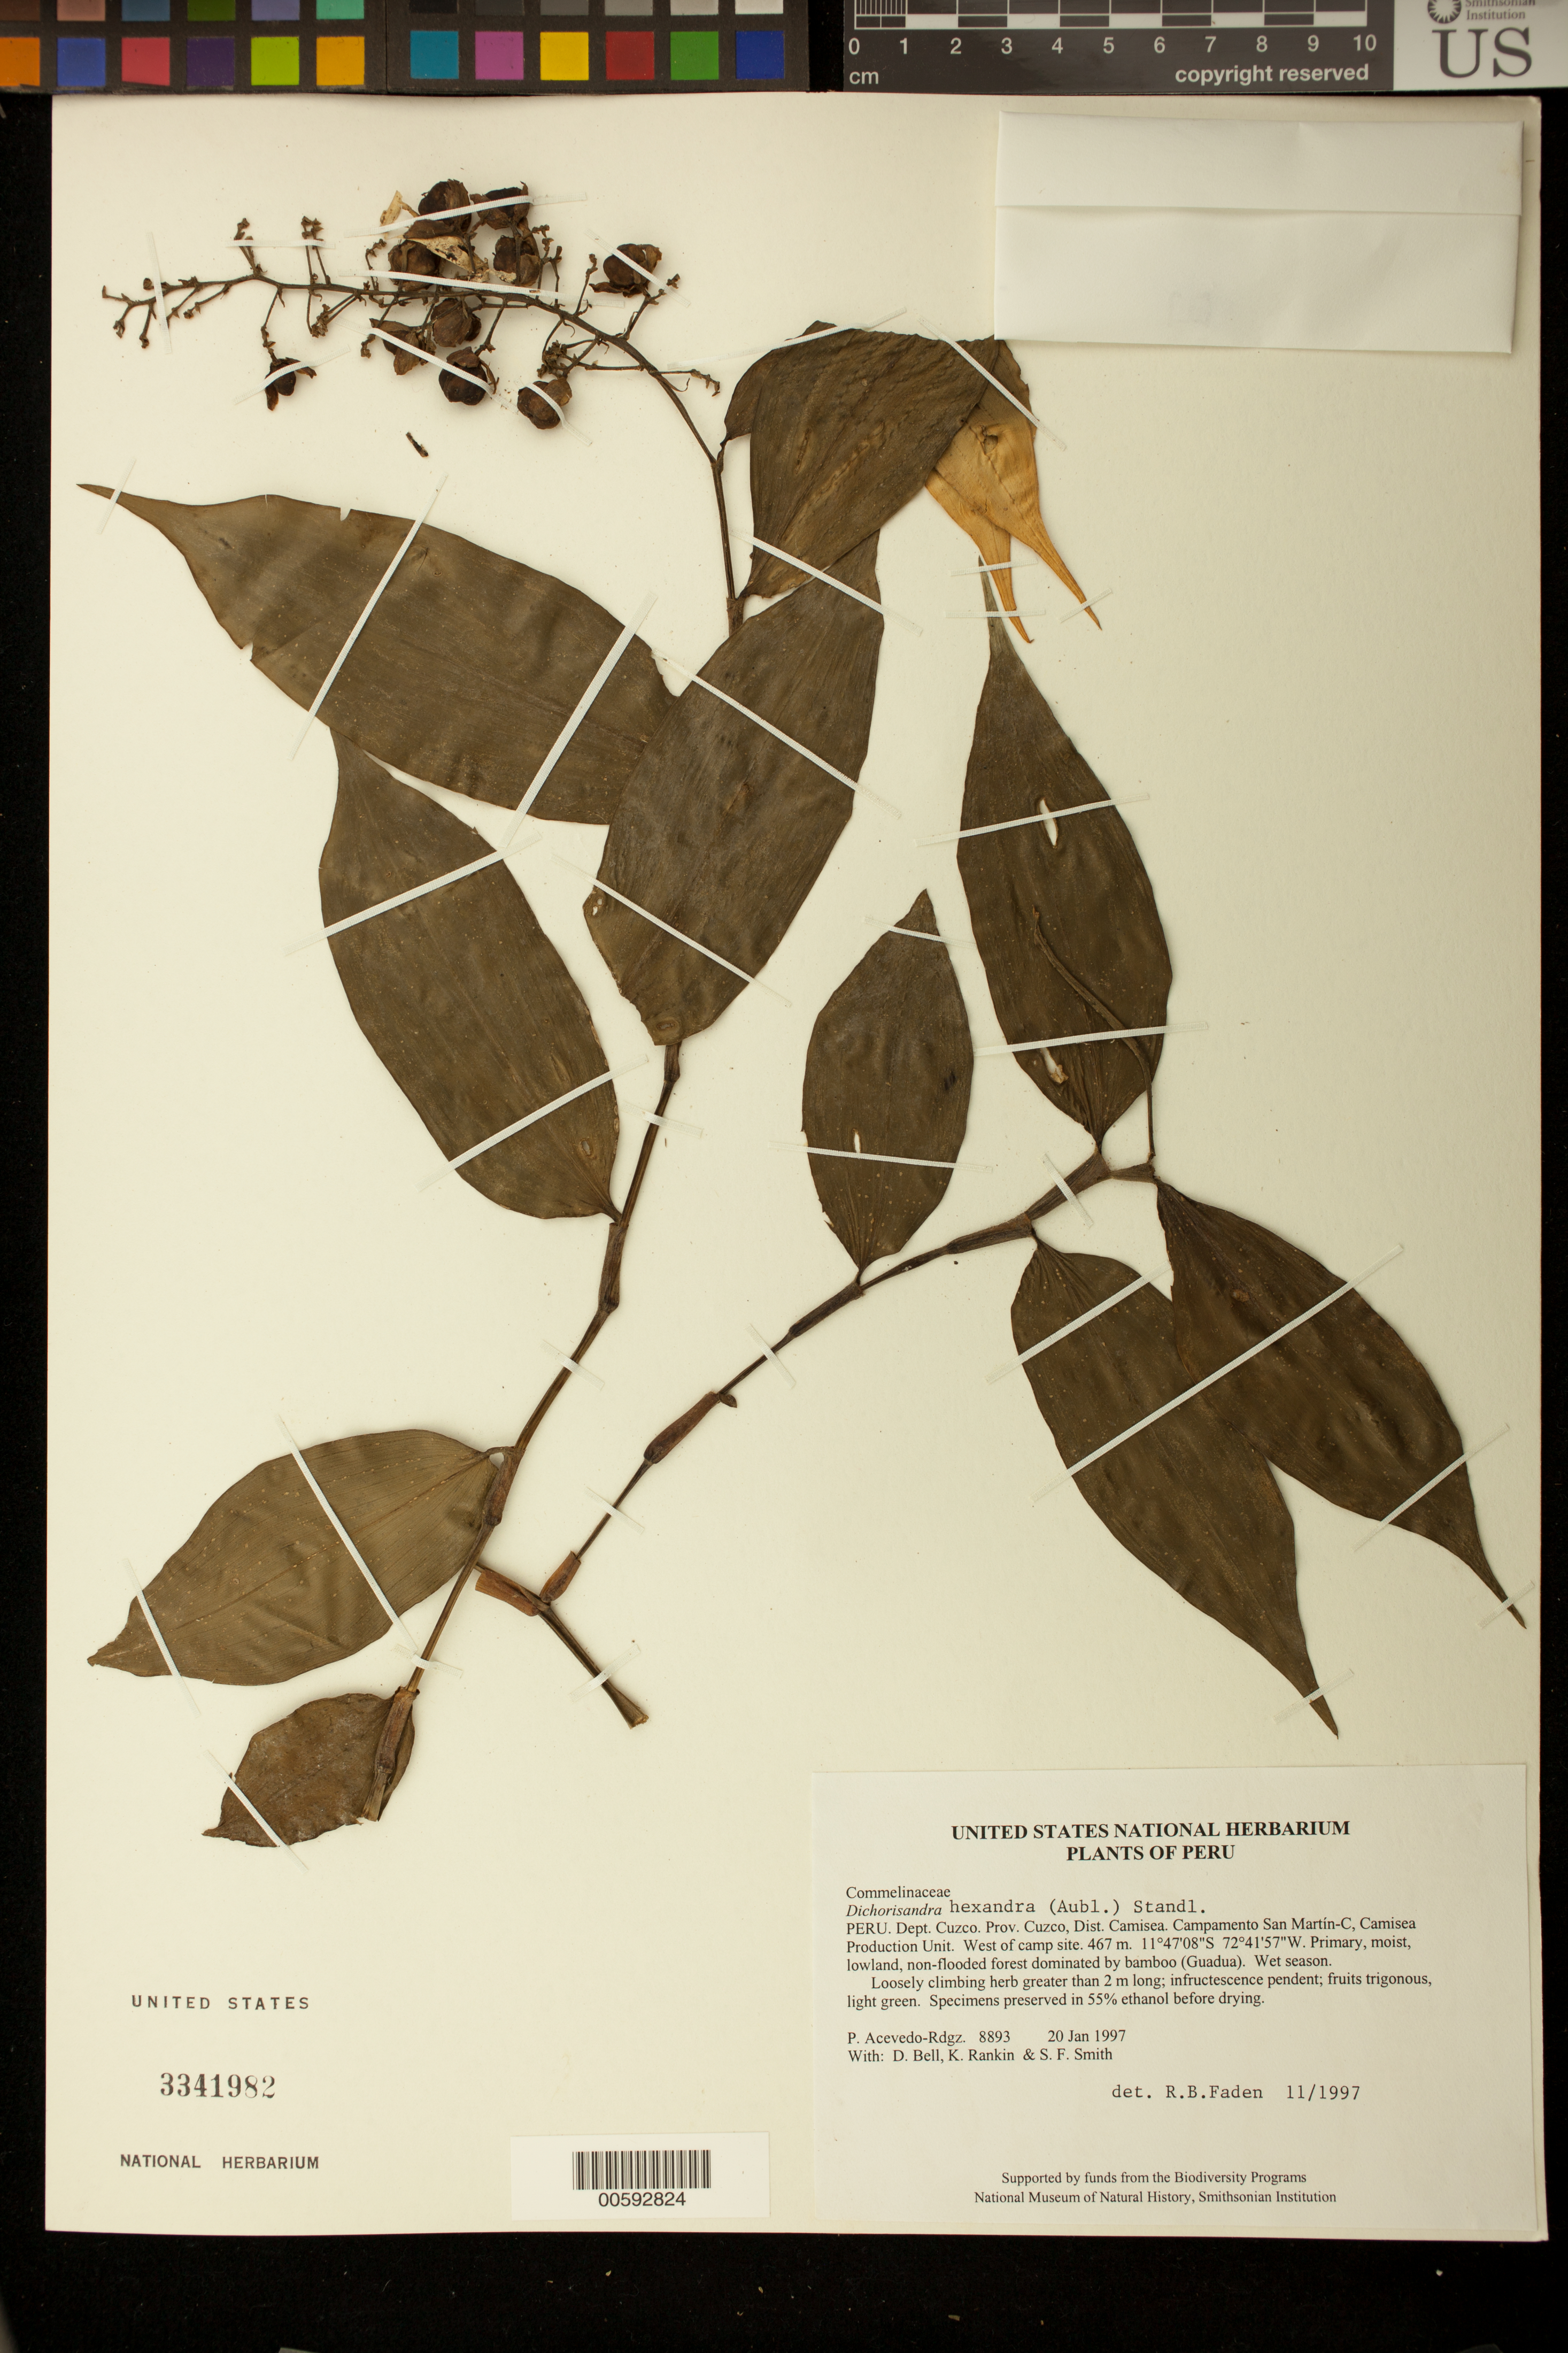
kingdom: Plantae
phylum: Tracheophyta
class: Liliopsida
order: Commelinales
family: Commelinaceae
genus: Dichorisandra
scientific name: Dichorisandra hexandra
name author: (Aubl.) Standl.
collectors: P. Acevedo-Rodr., D. A. Bell, K. B. Rankin & S.F. Smith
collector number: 8893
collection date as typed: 20 Jan 1997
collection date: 1997-01-20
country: Peru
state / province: Cusco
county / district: Cusco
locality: Districto Camisea, Campamento San Martín-C, Camisea Production Unit. West of camp site.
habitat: Primary, moist, lowland, non-flooded forest dominated by bamboo (Guadua). Wet season.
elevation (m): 467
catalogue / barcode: US 3341982